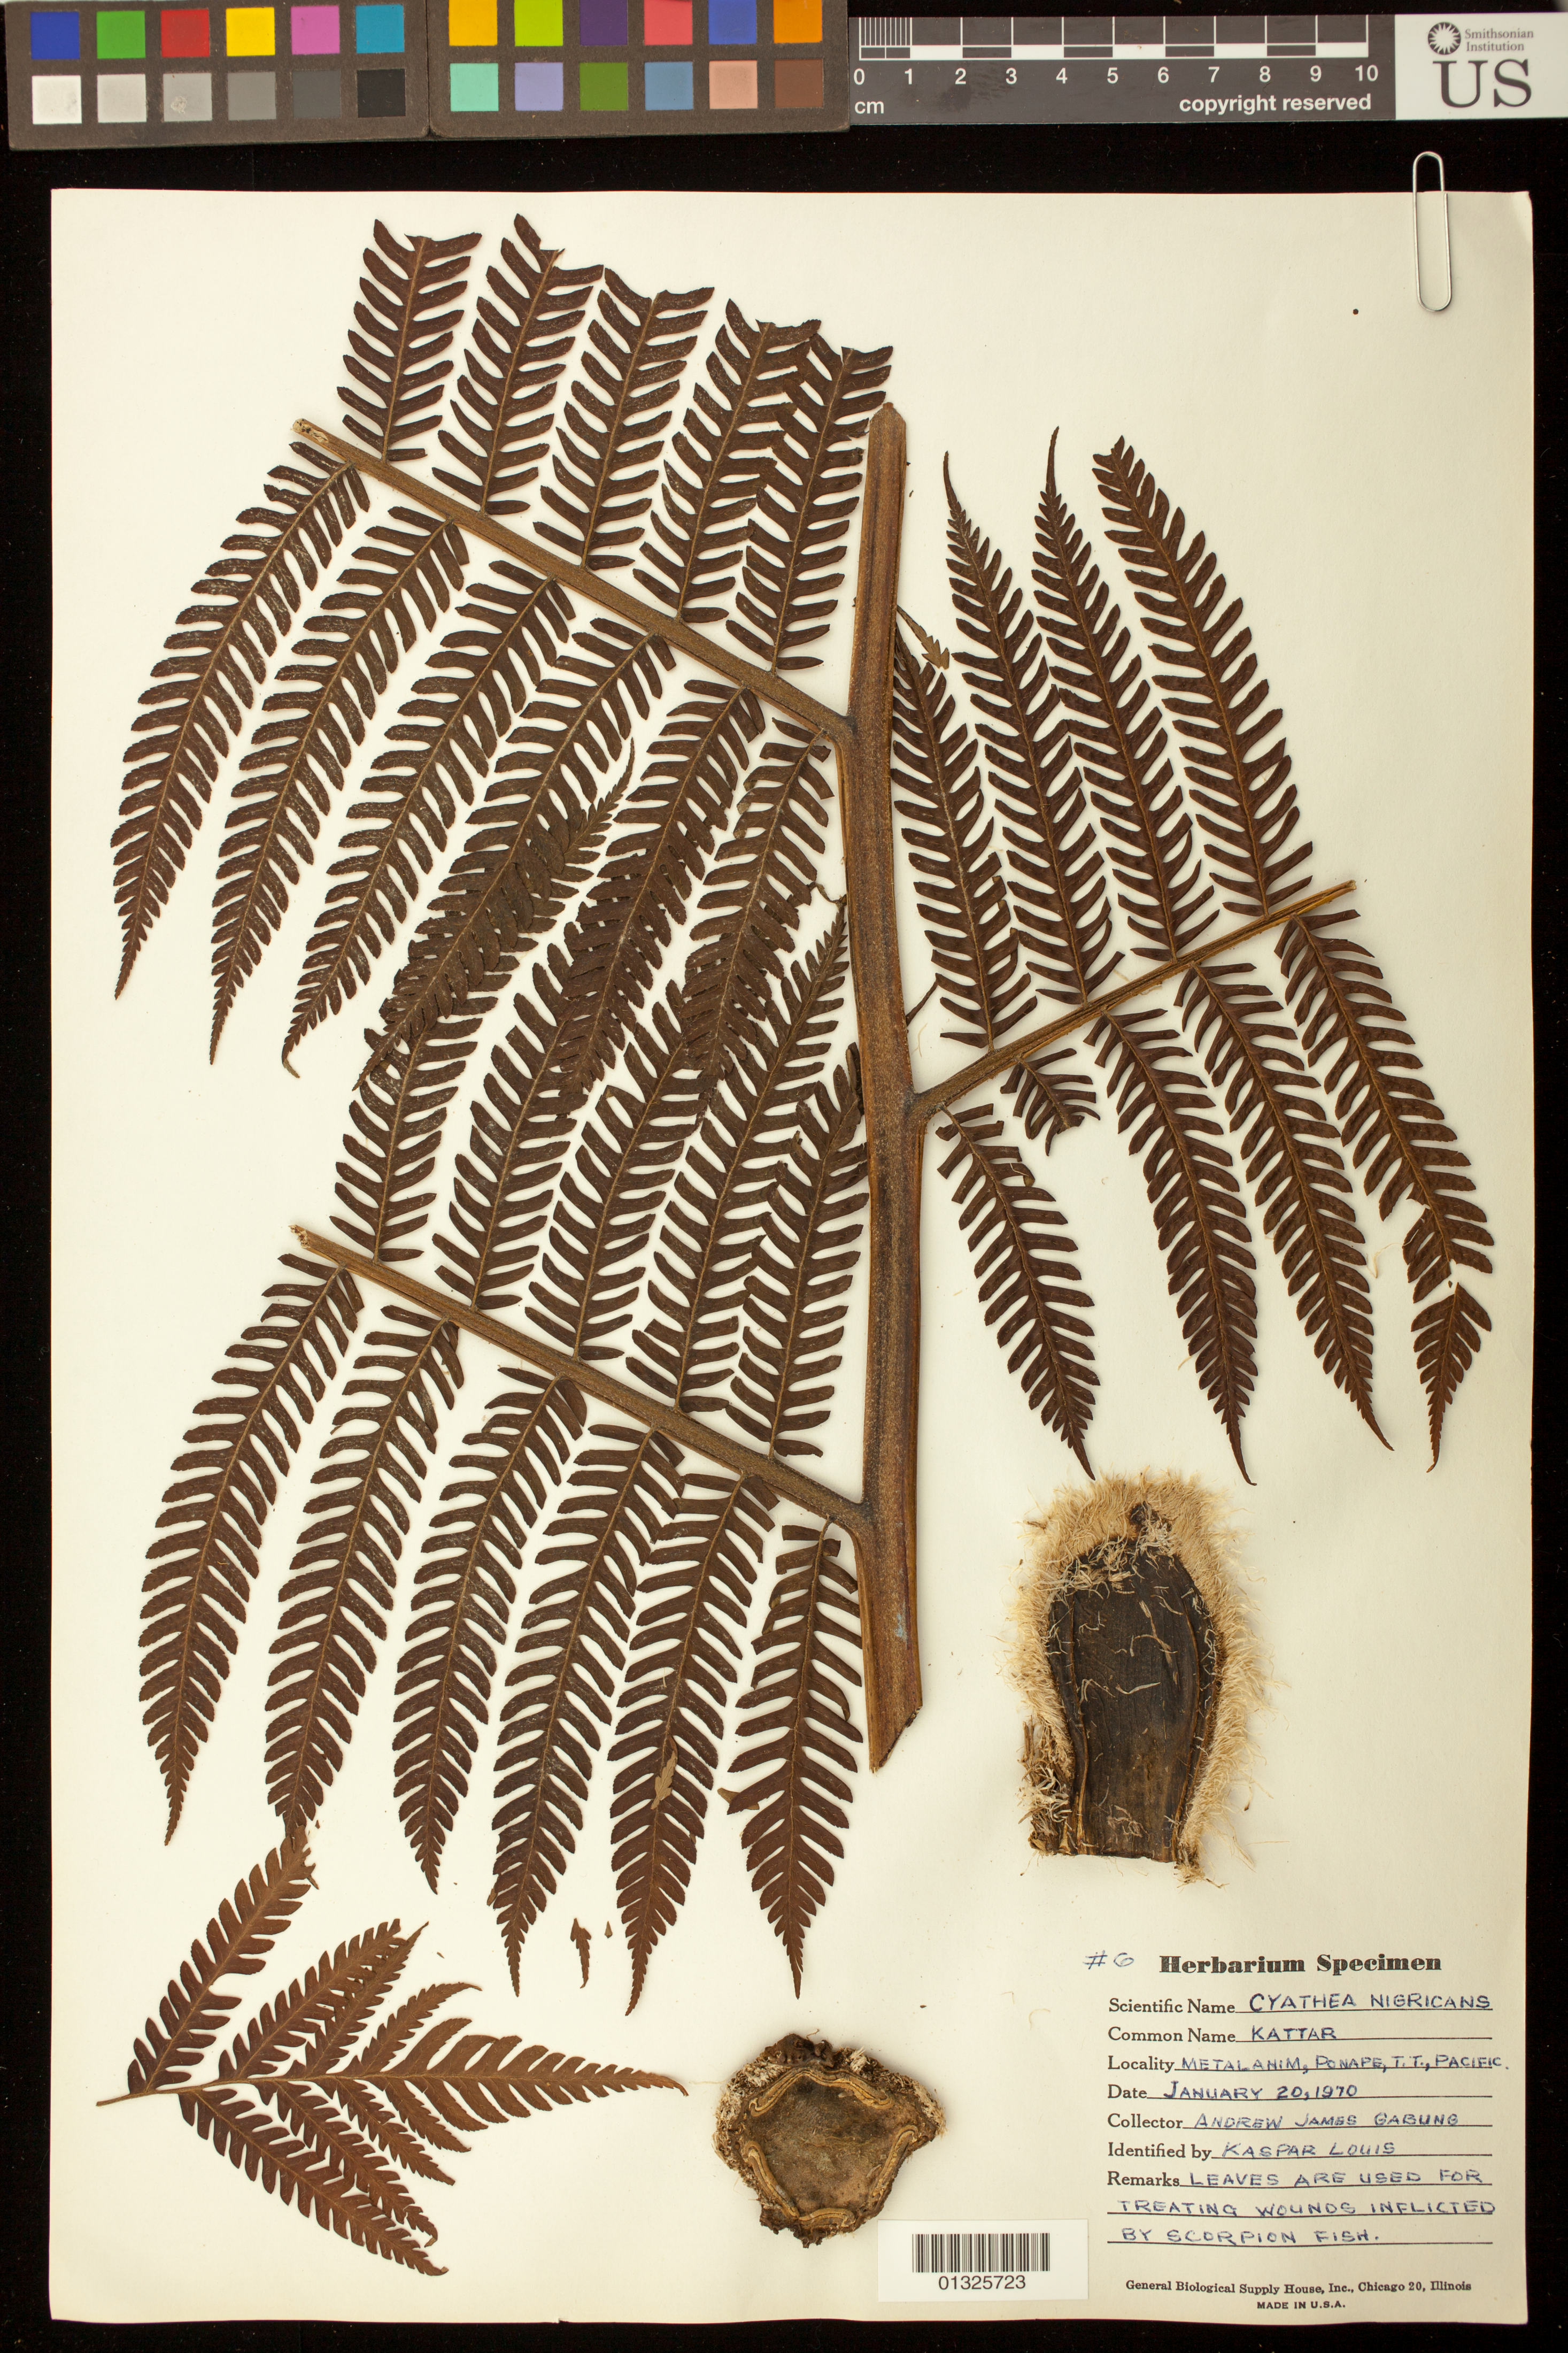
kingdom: Plantae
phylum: Tracheophyta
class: Polypodiopsida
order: Cyatheales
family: Cyatheaceae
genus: Sphaeropteris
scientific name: Sphaeropteris nigricans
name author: (Mett.) R.M. Tryon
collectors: A. J. Gabung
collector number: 6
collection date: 1970-01-20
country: Micronesia, Federated States of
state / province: Pohnpei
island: Pohnpei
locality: Ponape, Pats High School.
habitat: Near a cool, well-drain patch.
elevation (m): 18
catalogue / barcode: US 3781304